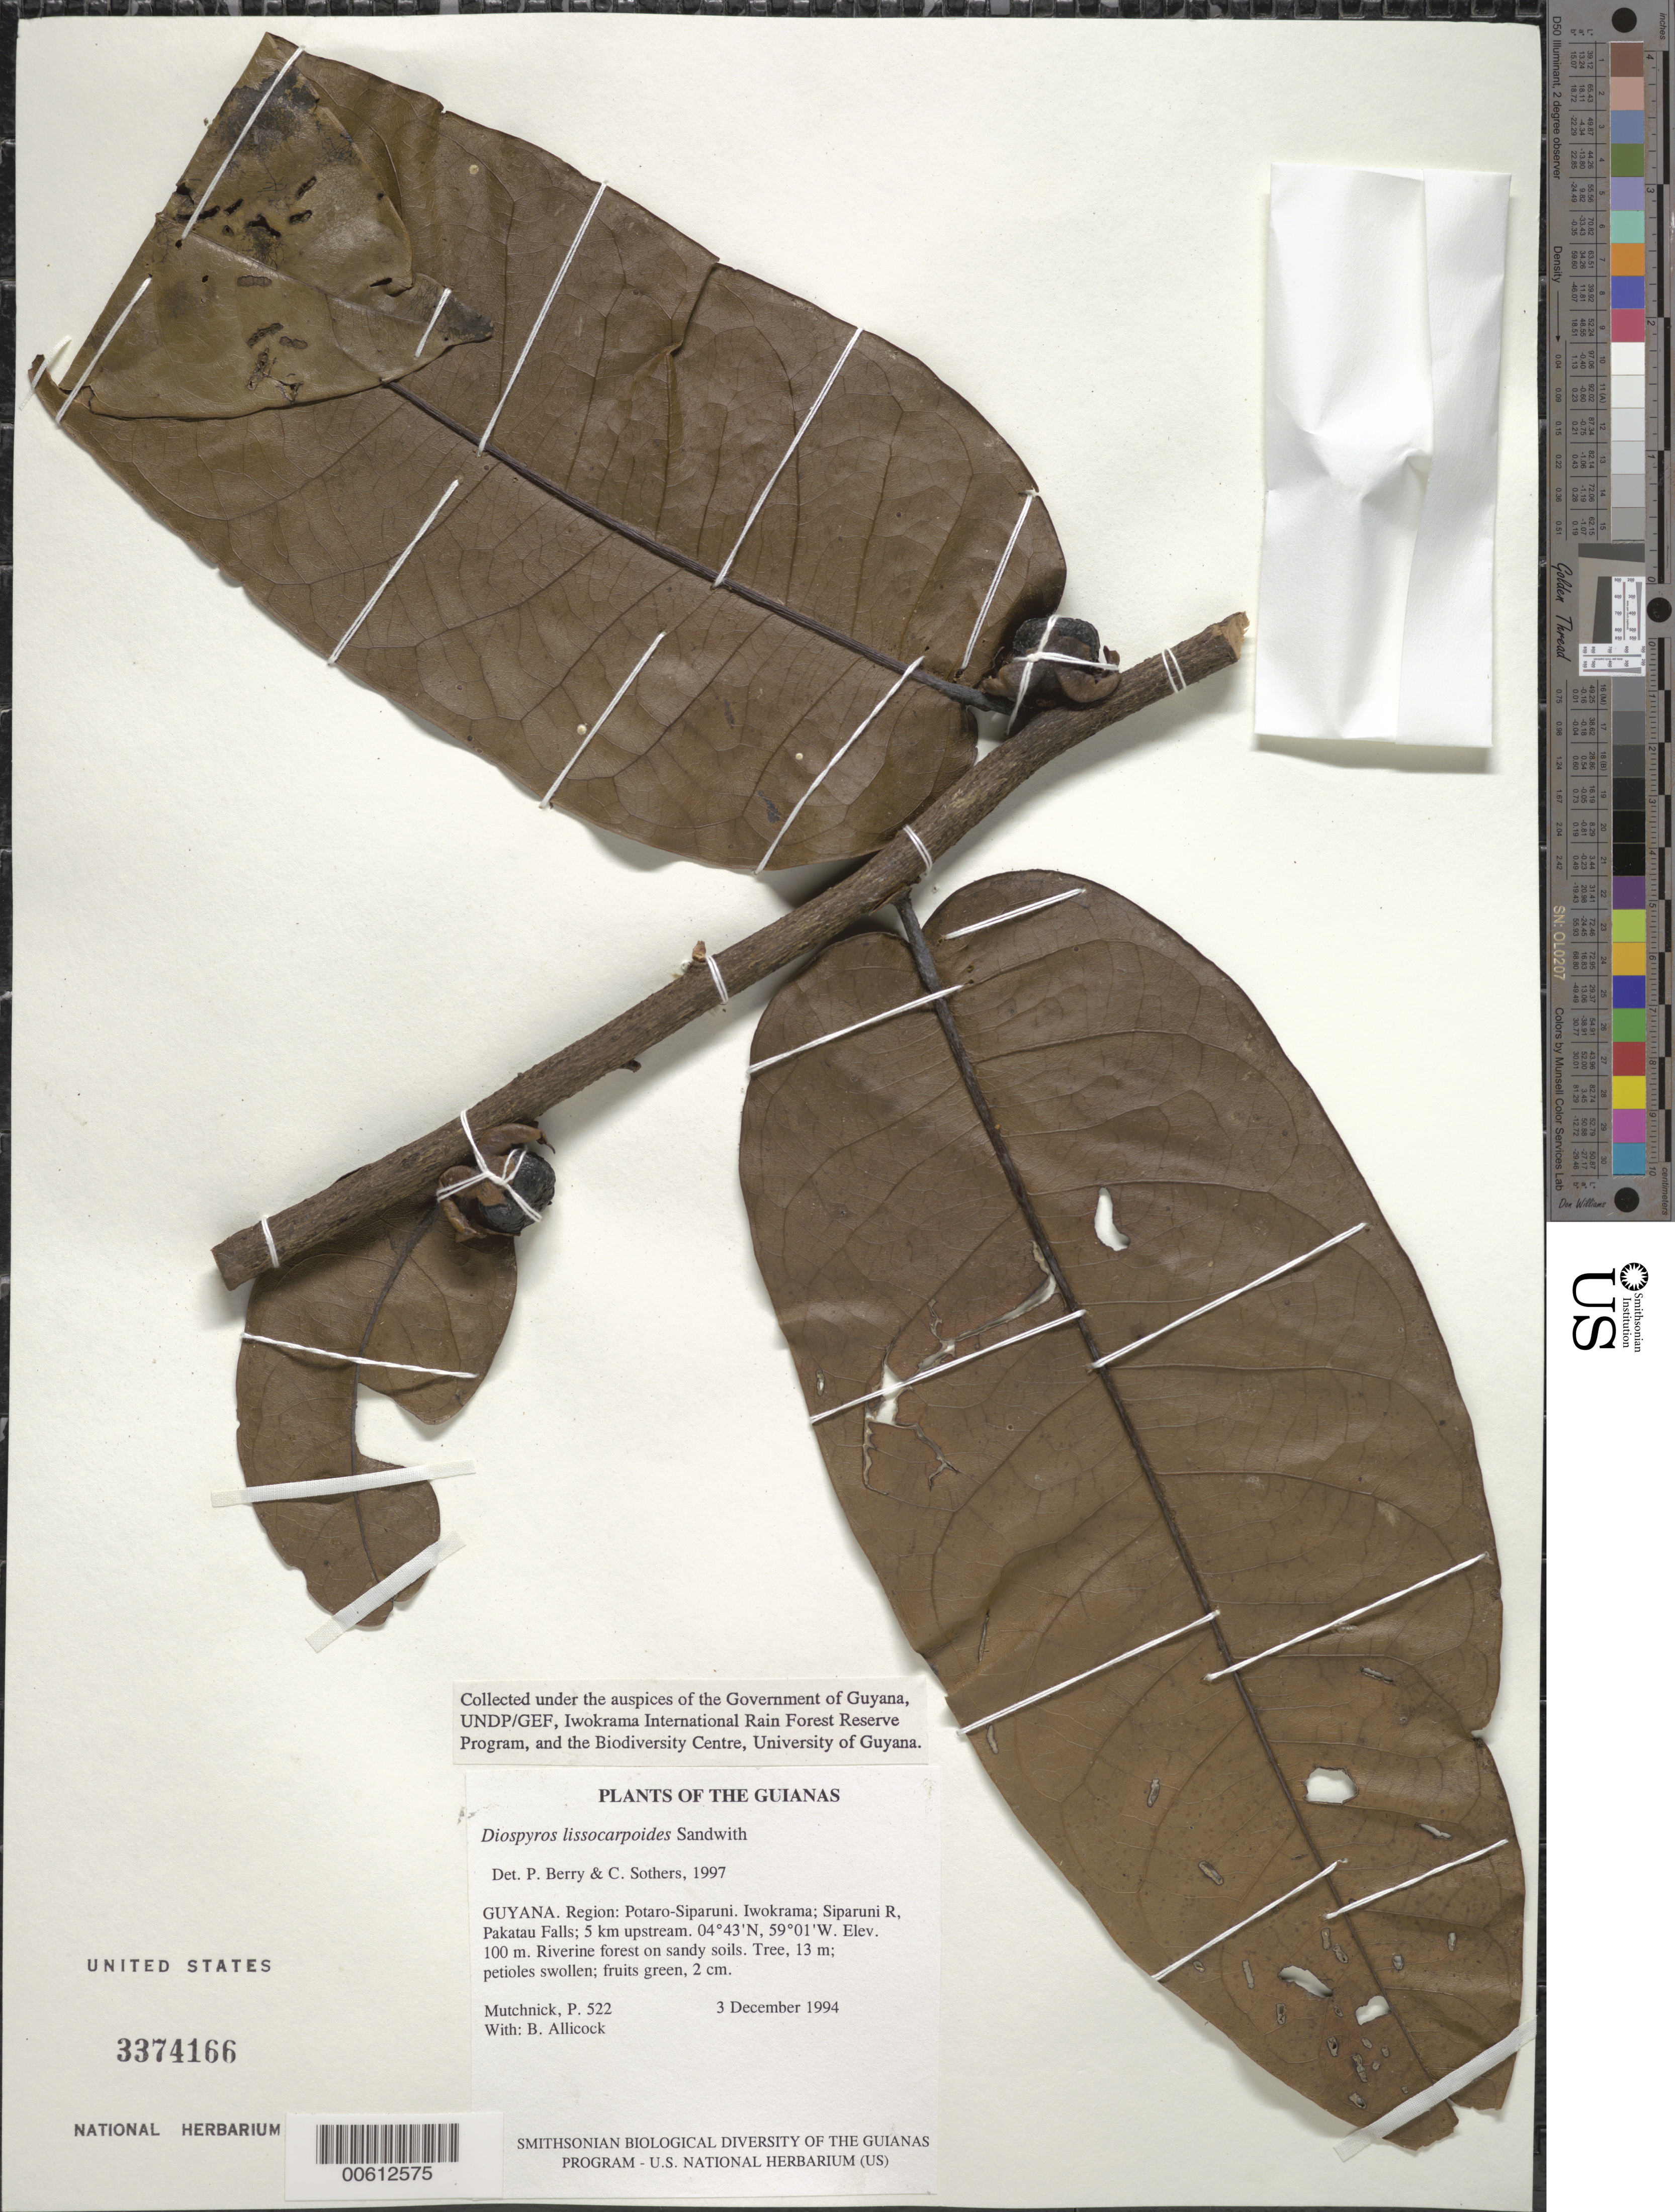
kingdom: Plantae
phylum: Tracheophyta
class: Magnoliopsida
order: Ericales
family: Ebenaceae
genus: Diospyros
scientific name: Diospyros lissocarpoides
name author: Sandwith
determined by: Berry, P. E.; Sothers, C. A.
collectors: P. Mutchnick & B. Allicock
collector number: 522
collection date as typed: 3 December 1994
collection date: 1994-12-03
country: Guyana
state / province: Potaro-Siparuni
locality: Iwokrama; Siparuni R, Pakatau Falls; 5 km upstream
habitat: Riverine forest on sandy soils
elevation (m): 100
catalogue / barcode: US 3374166